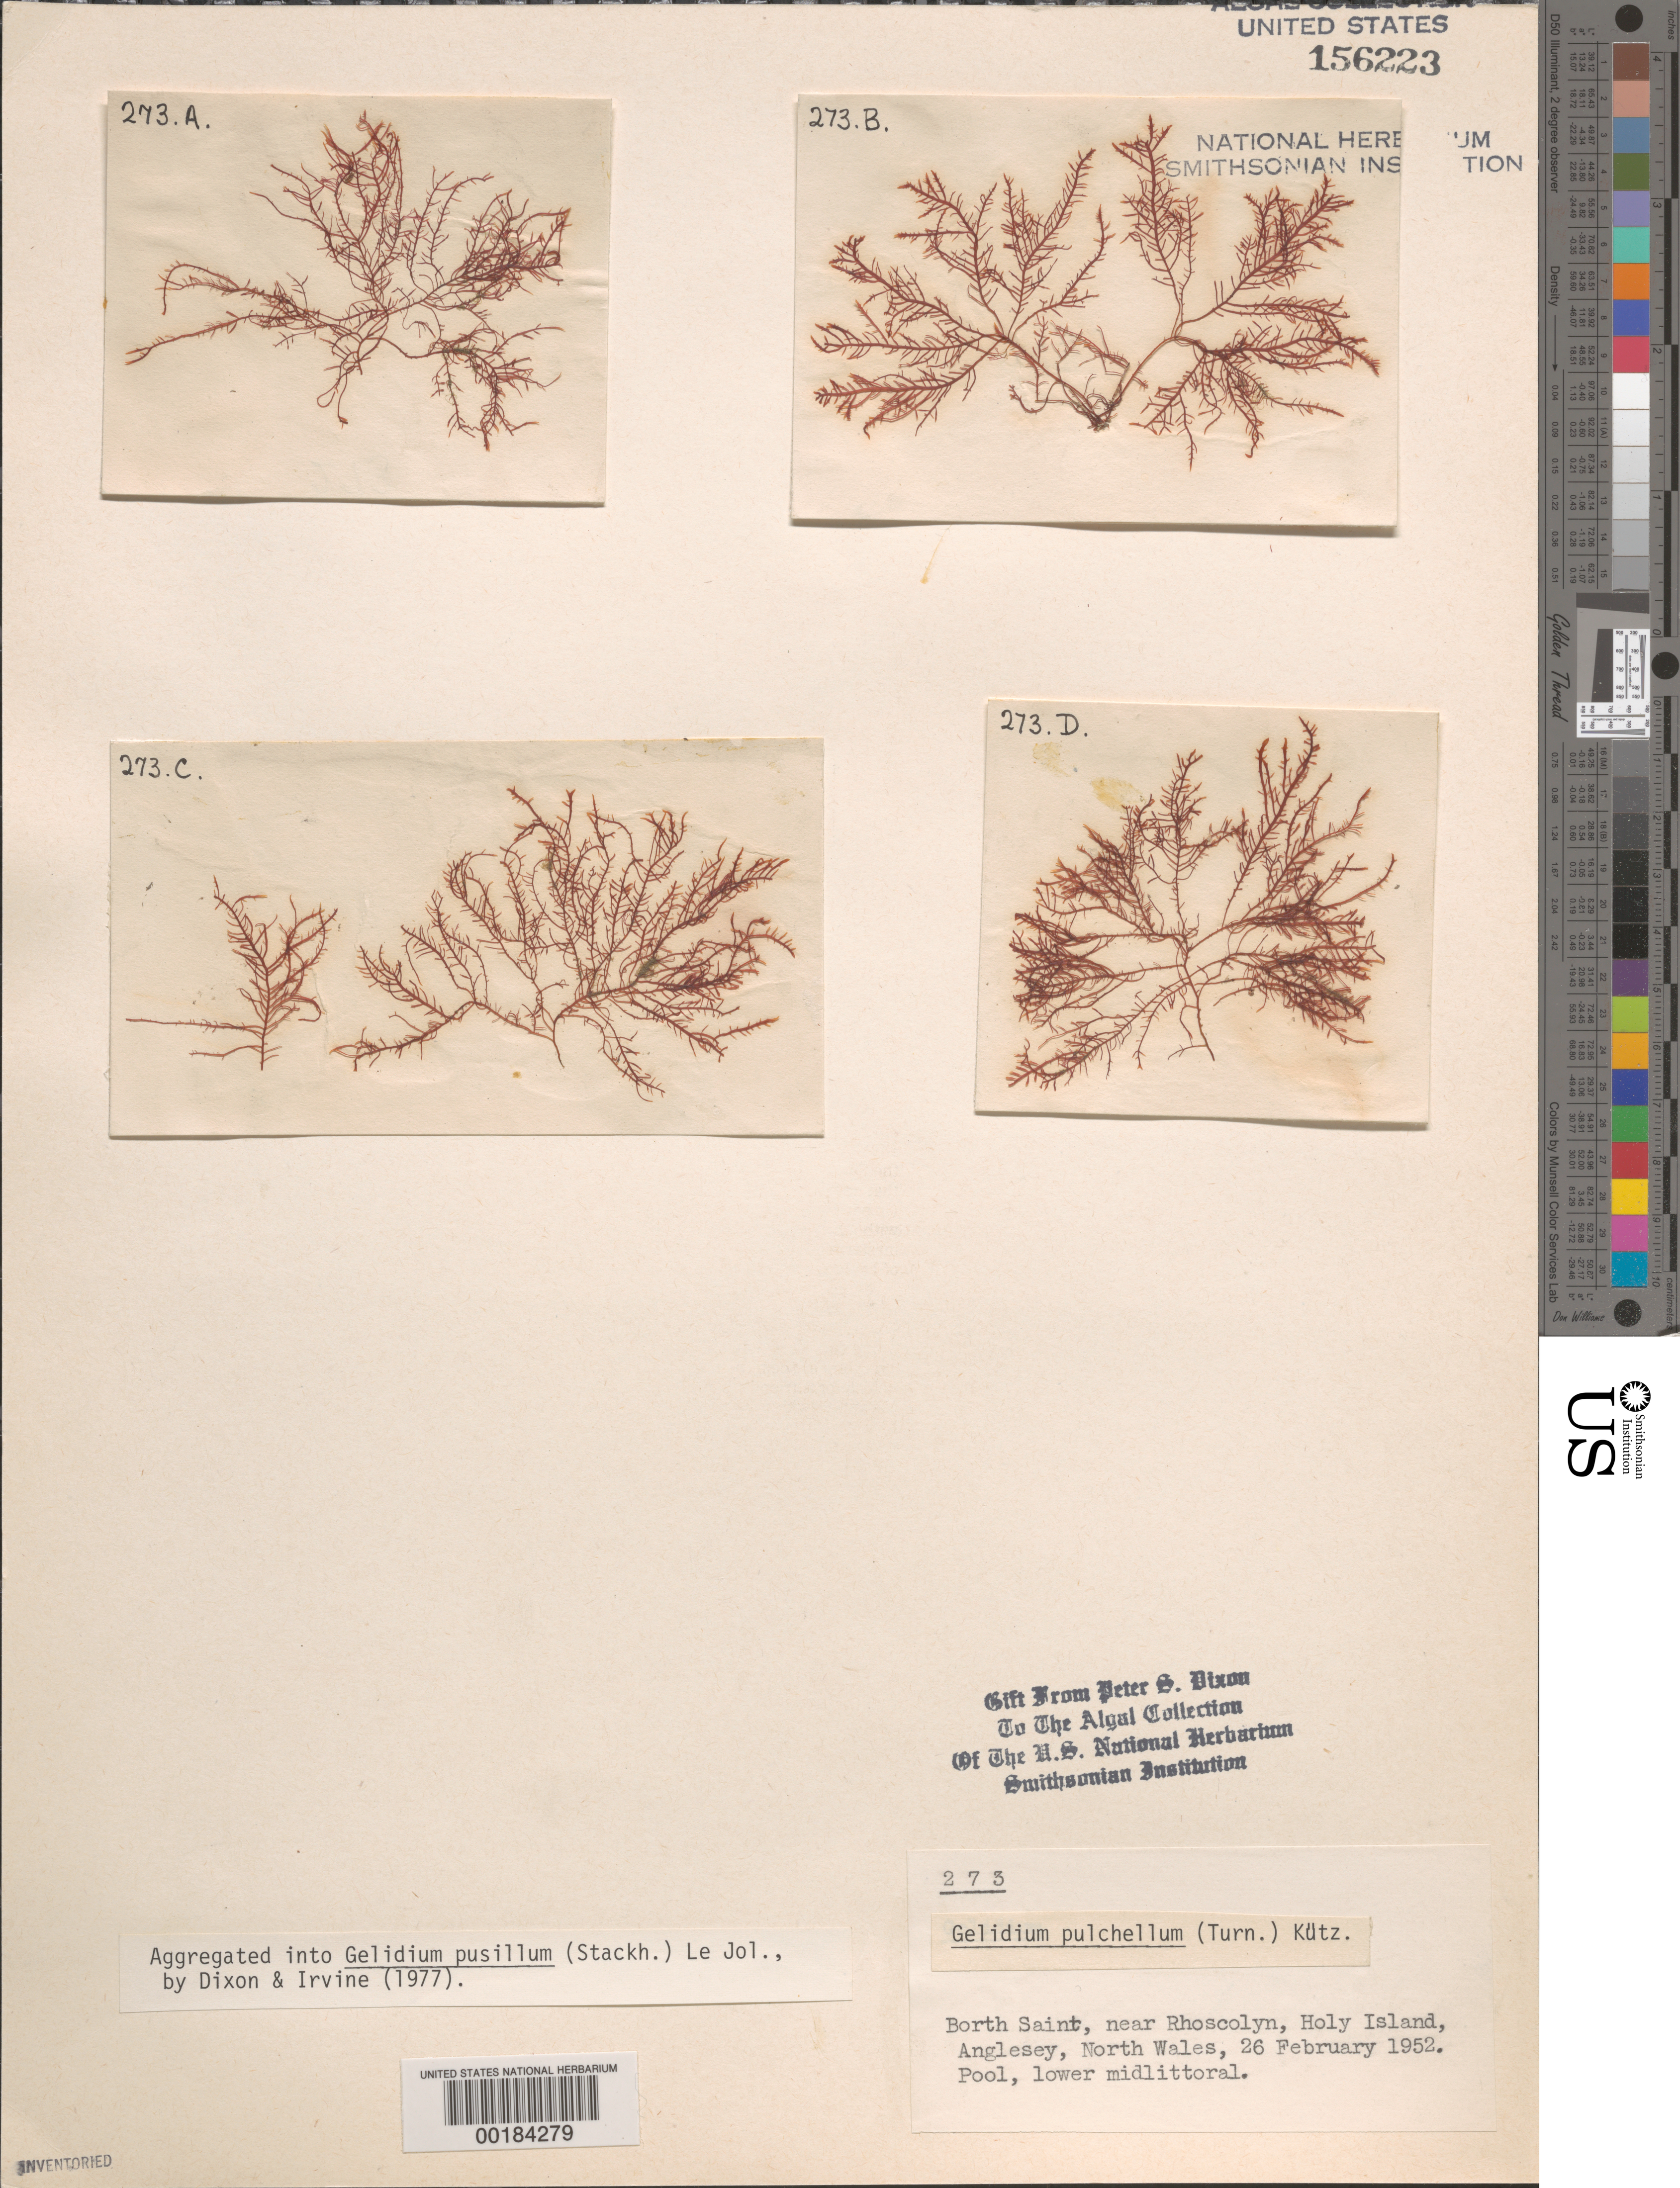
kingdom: Plantae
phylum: Rhodophyta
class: Florideophyceae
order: Gelidiales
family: Gelidiaceae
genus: Gelidium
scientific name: Gelidium pusillum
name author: (Stackh.) Le Jol.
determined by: Dixon, P. S.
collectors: P. S. Dixon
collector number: PSD 273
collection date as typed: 26 Feb 1952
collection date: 1952-02-26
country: United Kingdom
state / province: Wales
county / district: Gwynedd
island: Anglesey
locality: Borth Saint, Holy Island, near Rhoscolyn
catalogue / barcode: US 156223